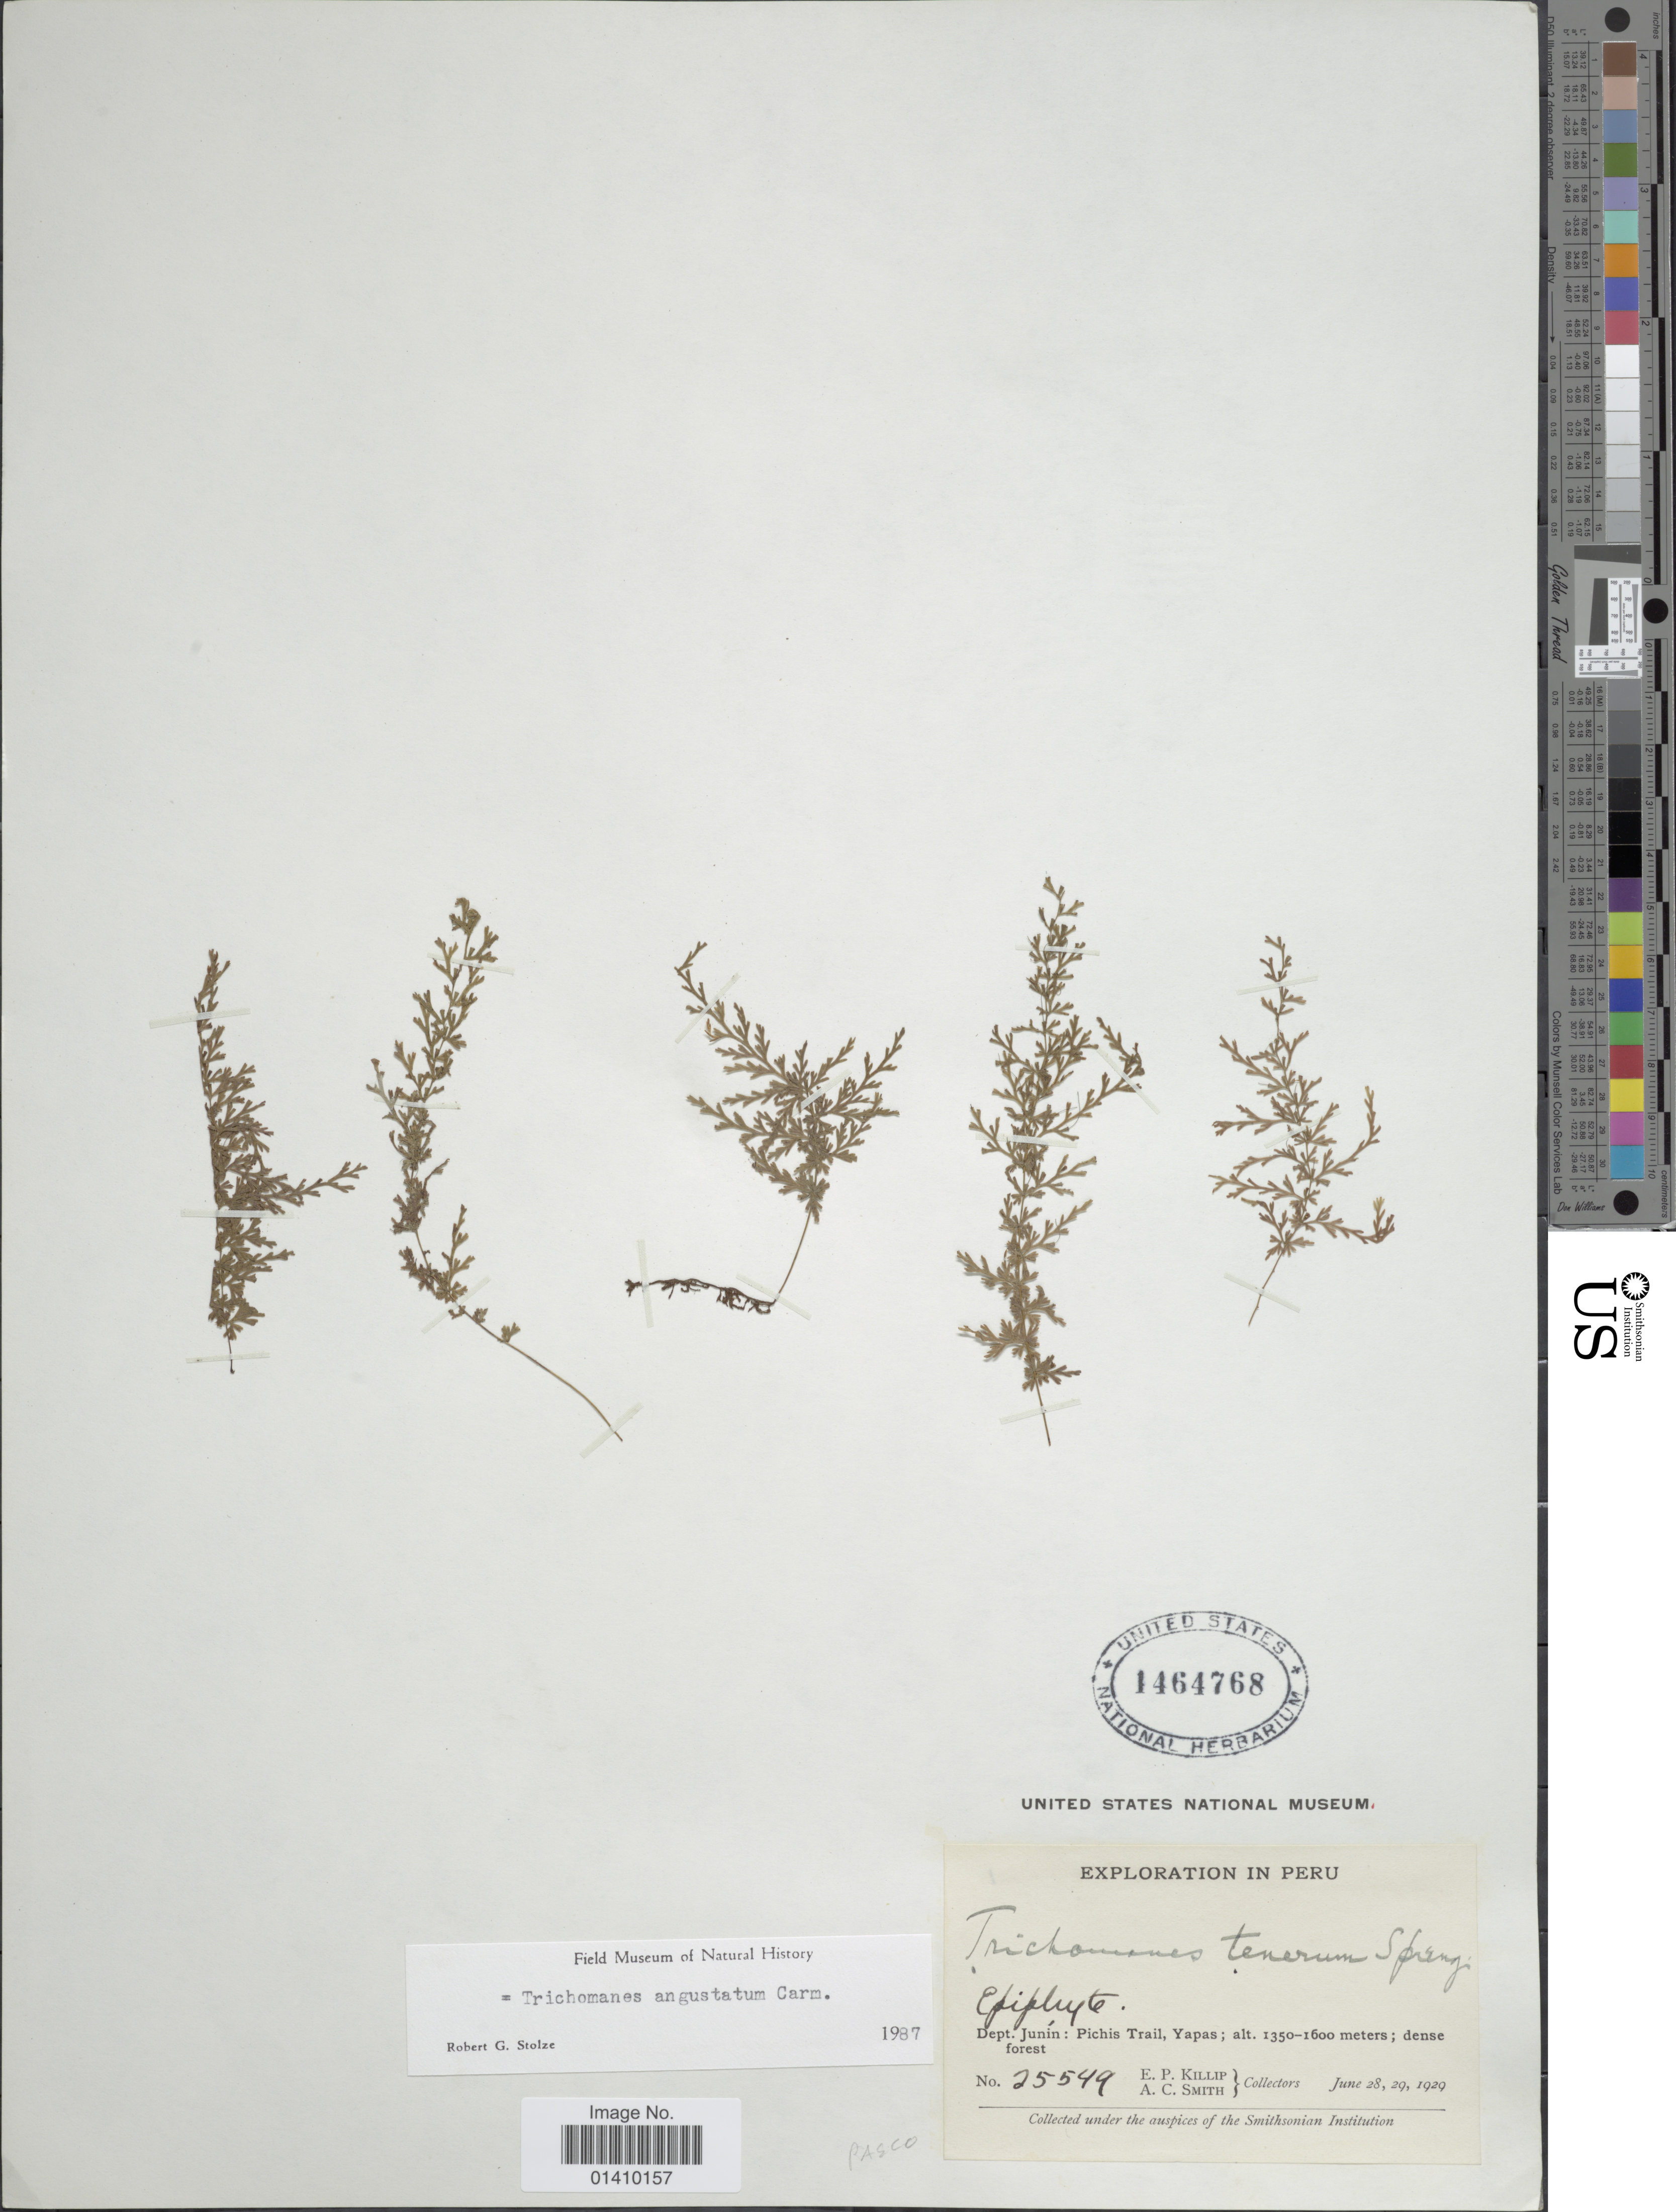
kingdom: Plantae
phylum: Tracheophyta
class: Polypodiopsida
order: Hymenophyllales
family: Hymenophyllaceae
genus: Polyphlebium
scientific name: Polyphlebium angustatum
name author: (Carmich.) Ebihara & Dubuisson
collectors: E. P. Killip & A. C. Smith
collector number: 25549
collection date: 1929-06-28/1929-06-29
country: Peru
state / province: Junín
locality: Pichis Trail, Yapas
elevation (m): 1350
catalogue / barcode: US 1464768